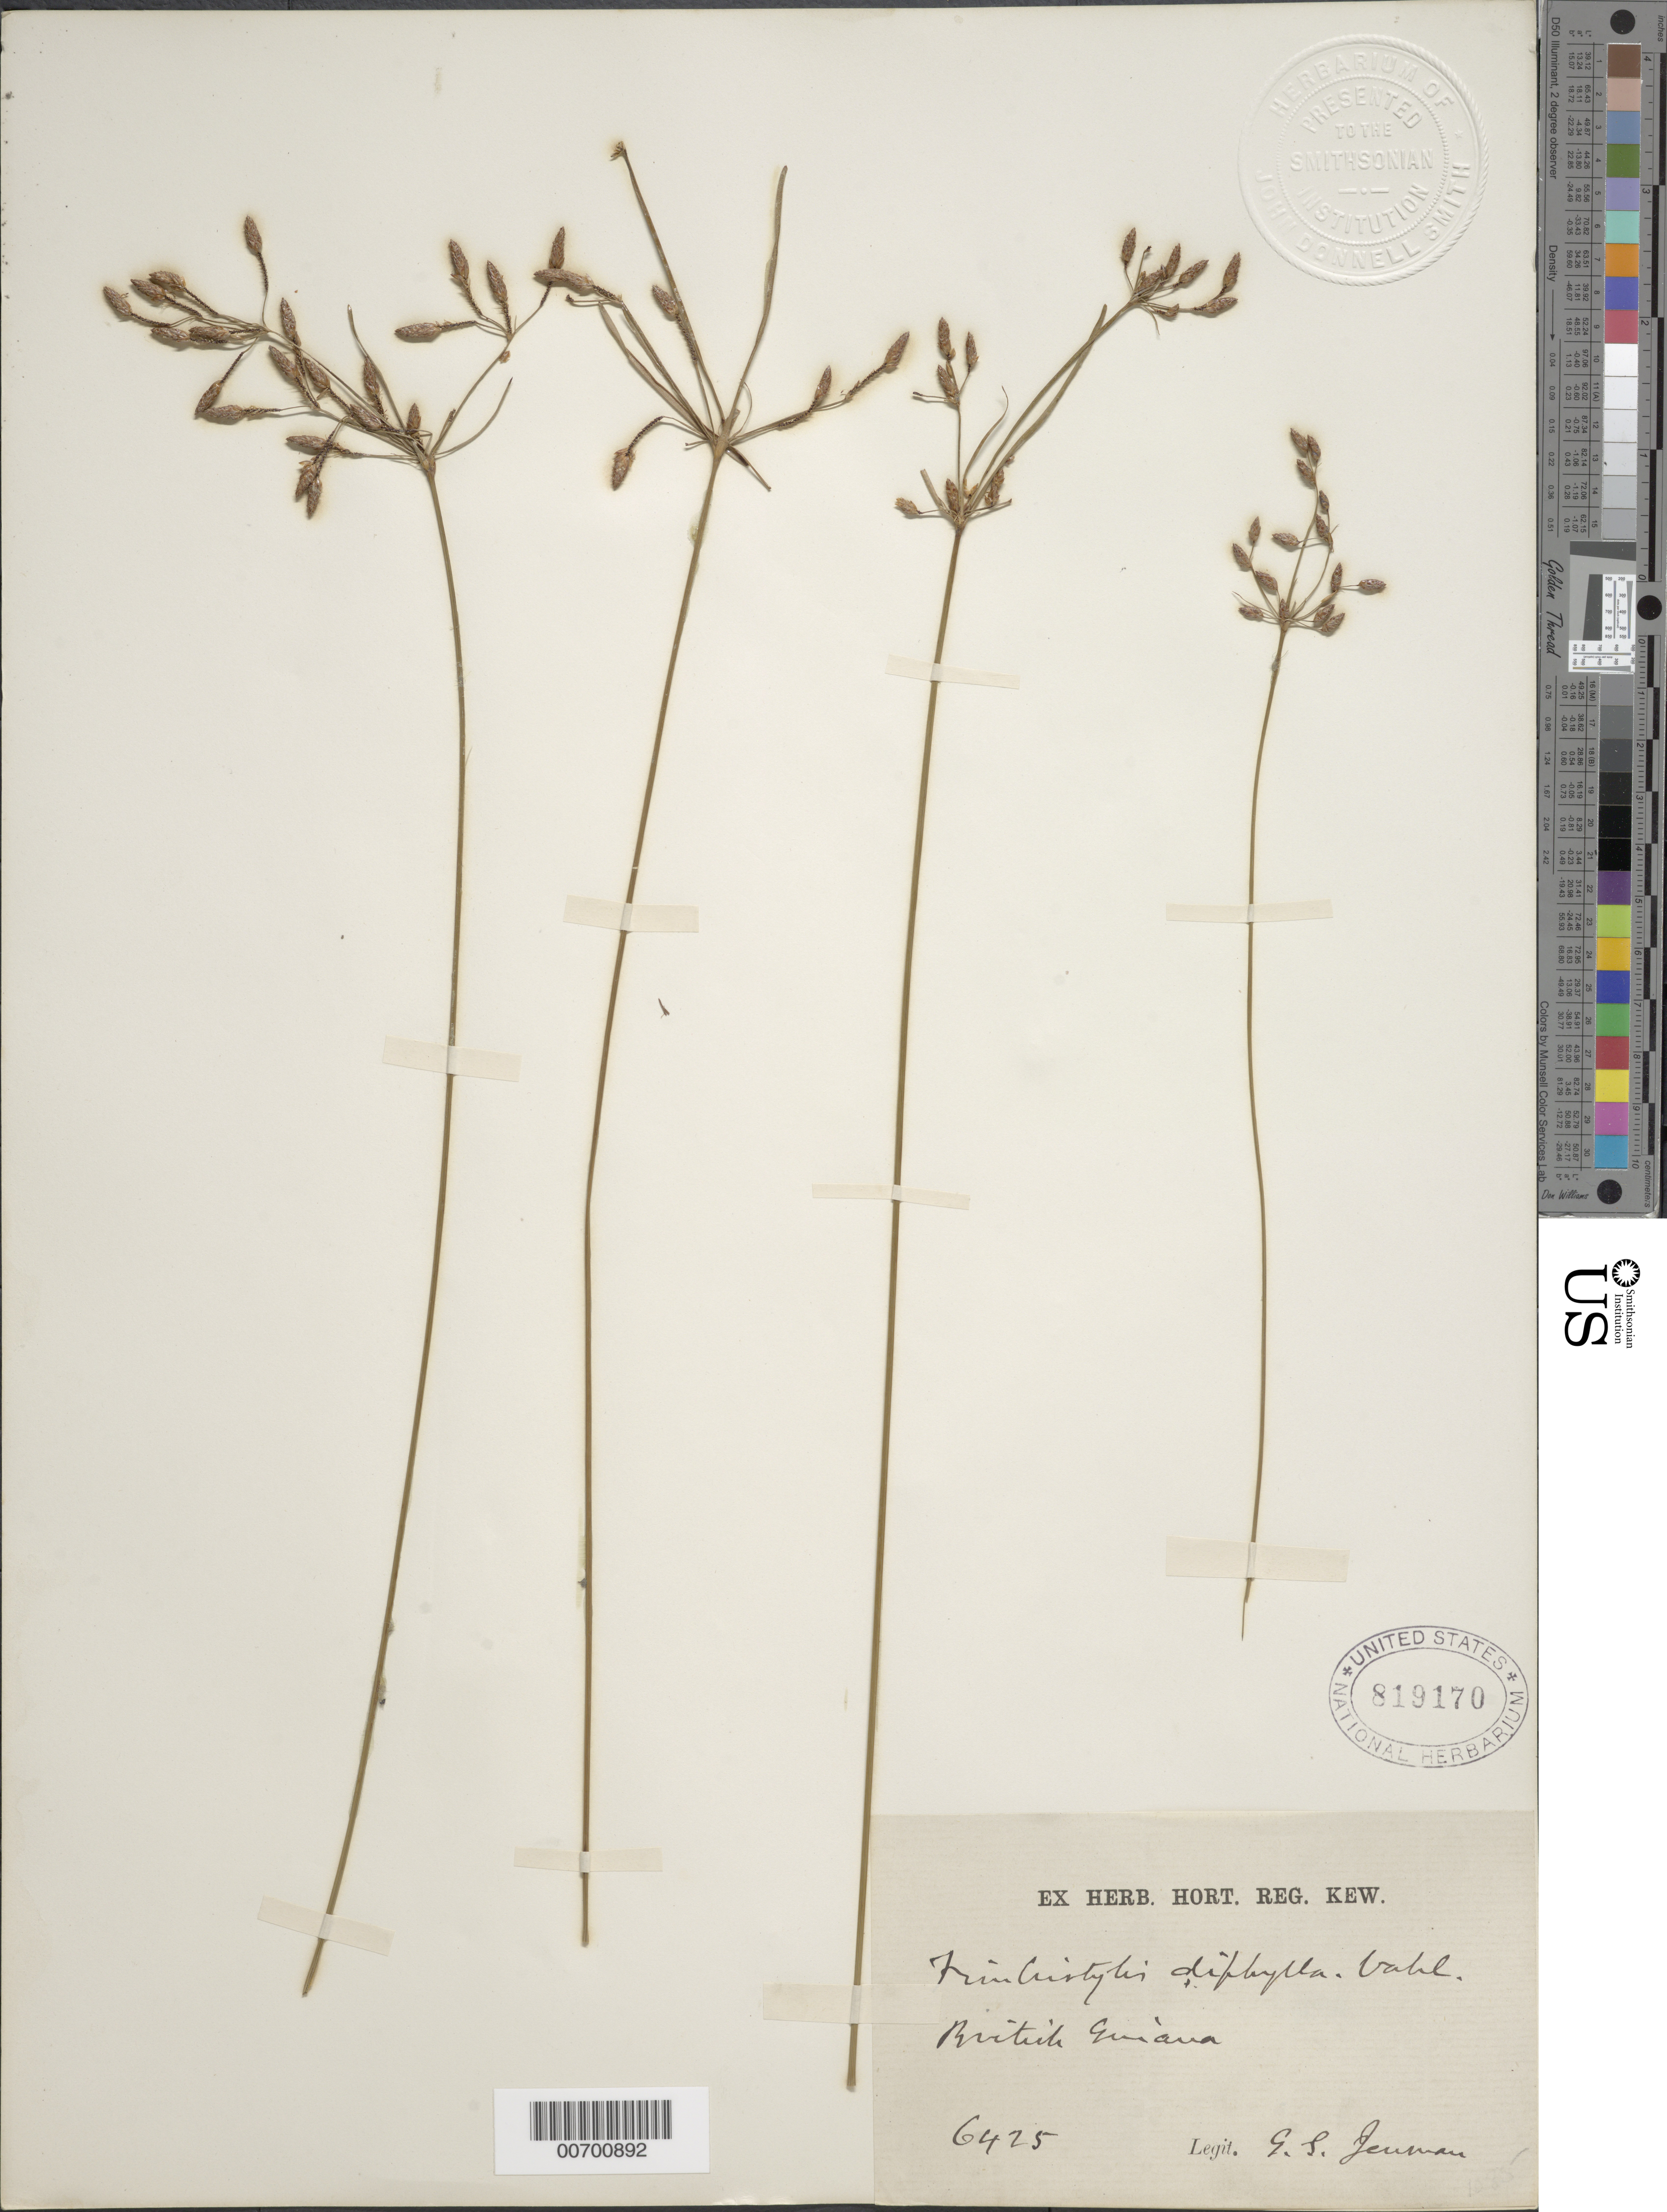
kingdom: Plantae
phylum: Tracheophyta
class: Liliopsida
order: Poales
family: Cyperaceae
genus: Fimbristylis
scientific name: Fimbristylis dichotoma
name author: (L.) Vahl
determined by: Strong, Mark T., (BOT), Smithsonian Institution - National Museum of Natural History (UNITED STATES)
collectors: G. S. Jenman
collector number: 6425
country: Guyana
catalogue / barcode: US 819170